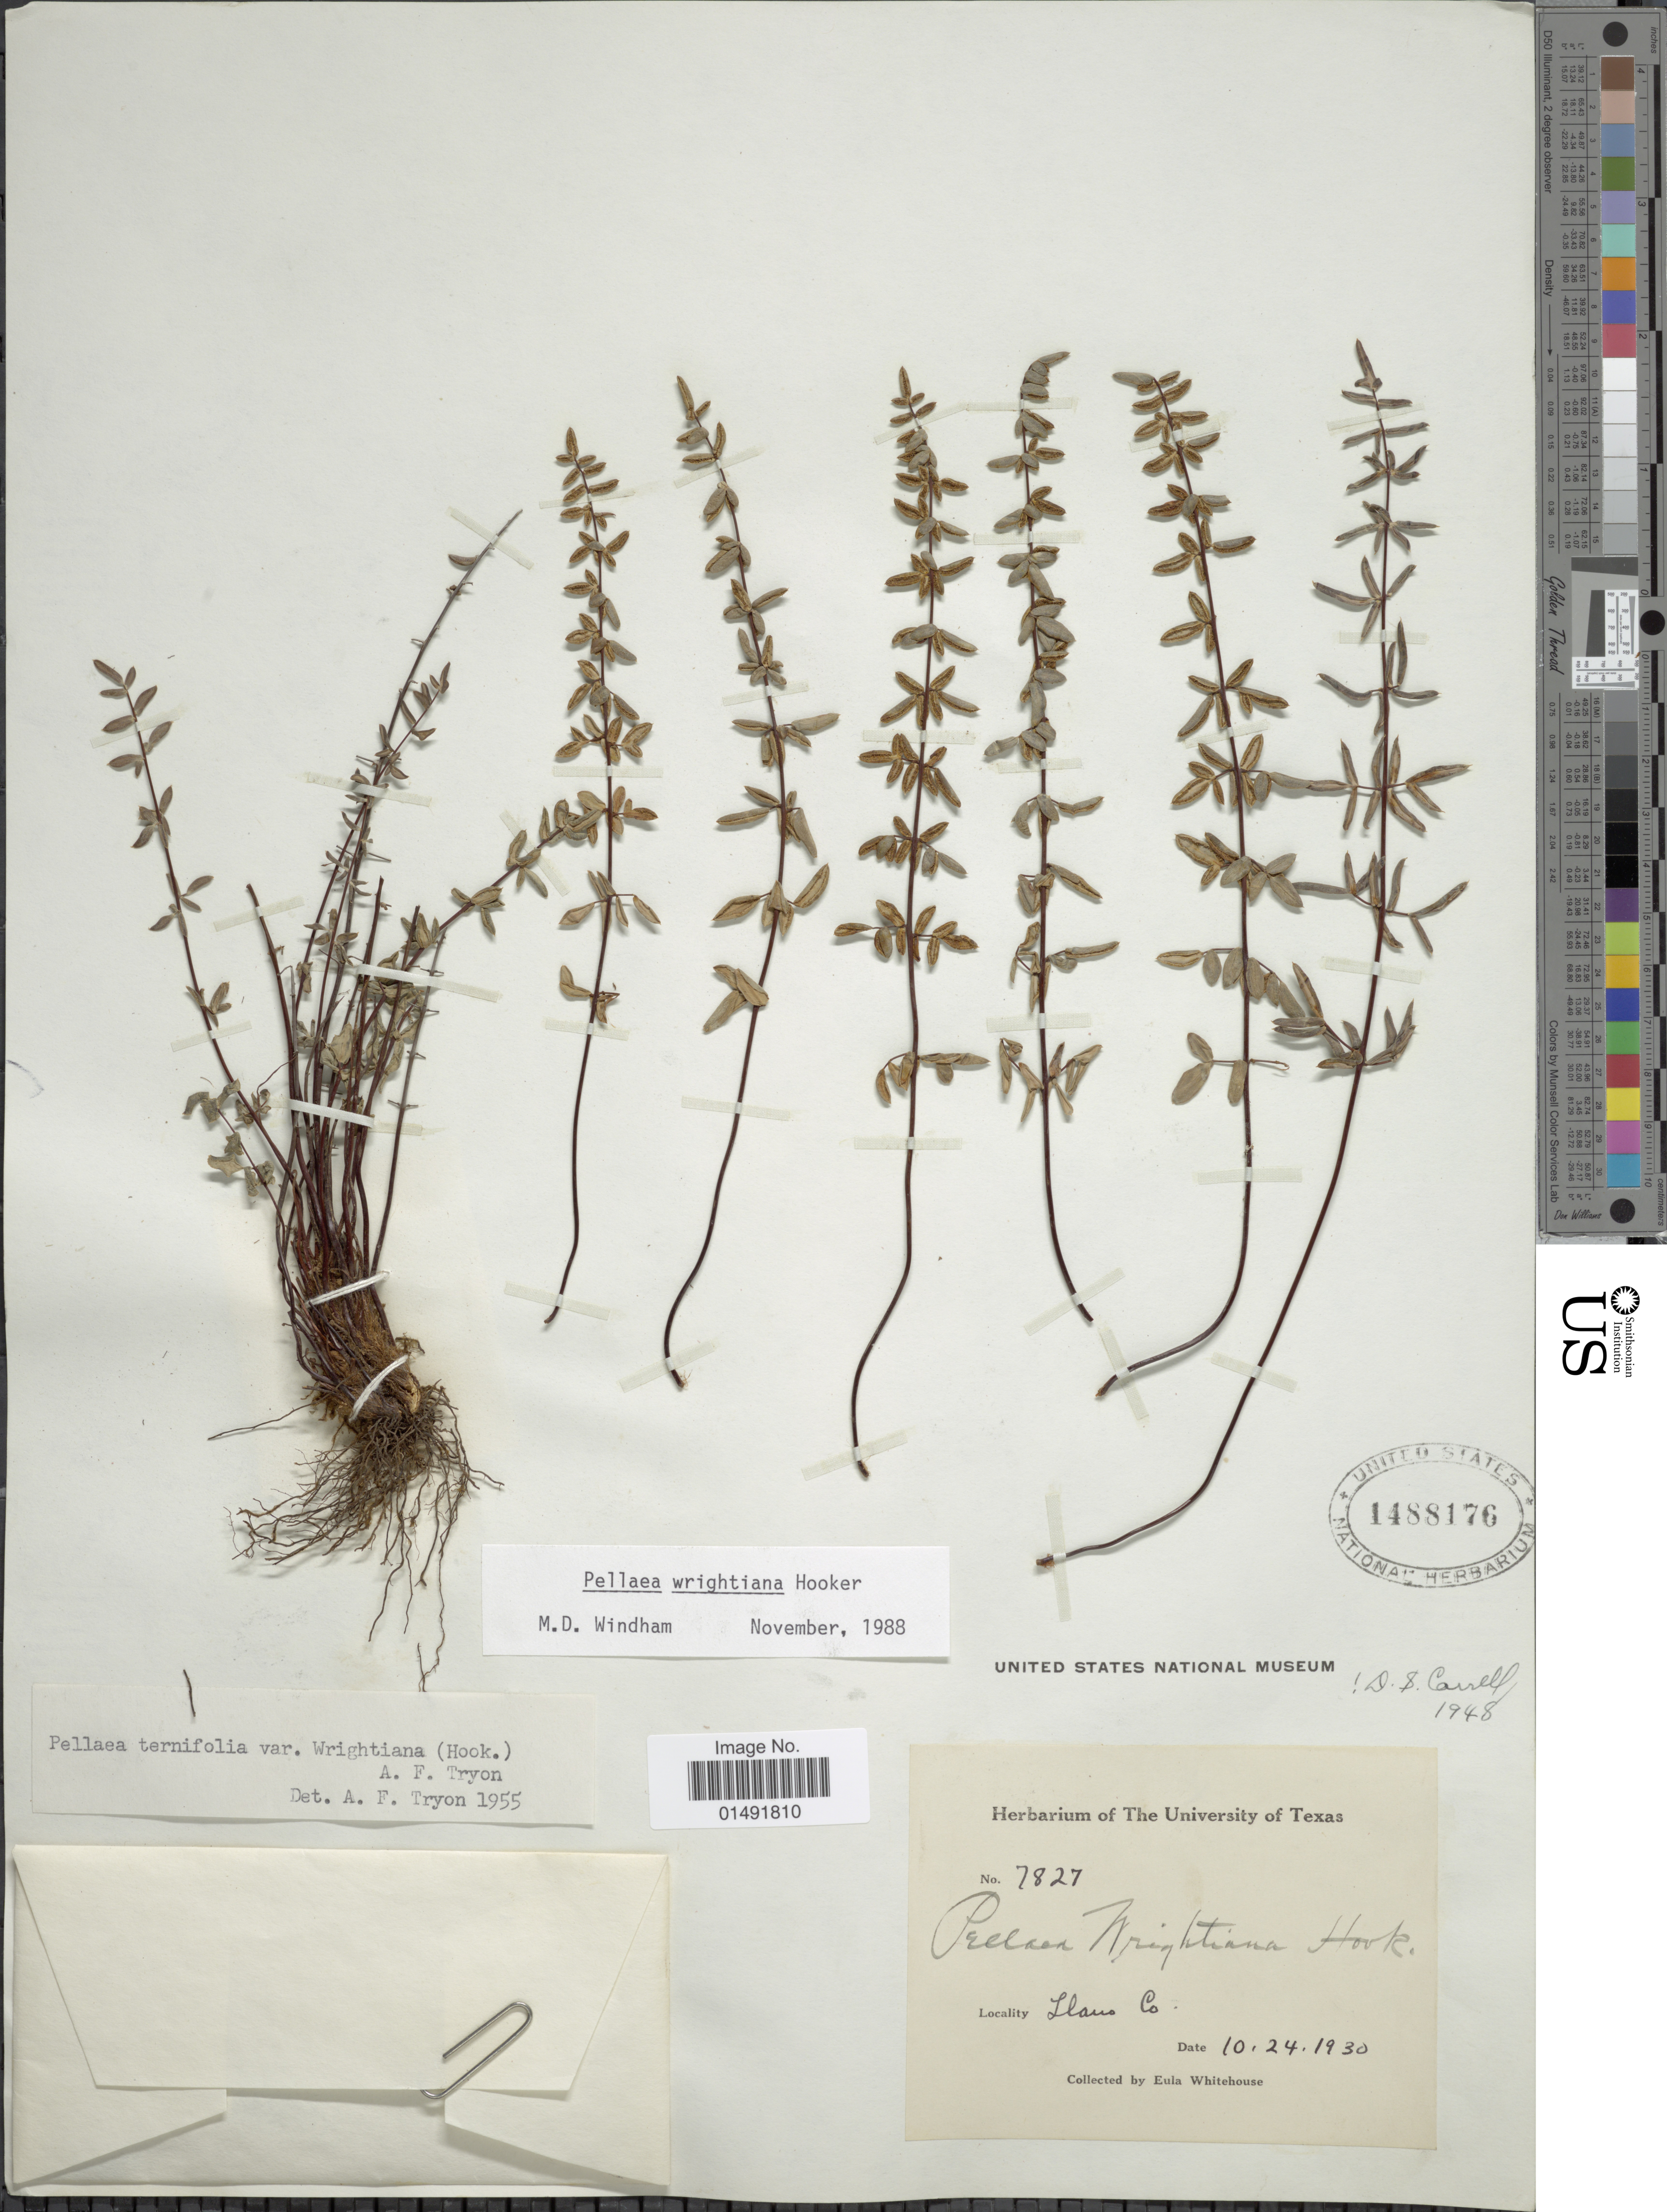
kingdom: Plantae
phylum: Tracheophyta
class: Polypodiopsida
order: Polypodiales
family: Pteridaceae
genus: Pellaea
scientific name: Pellaea wrightiana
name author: Hook.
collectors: E. Whitehouse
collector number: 7827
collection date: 1930-10-24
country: United States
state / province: Texas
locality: Llano Co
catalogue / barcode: US 1488176